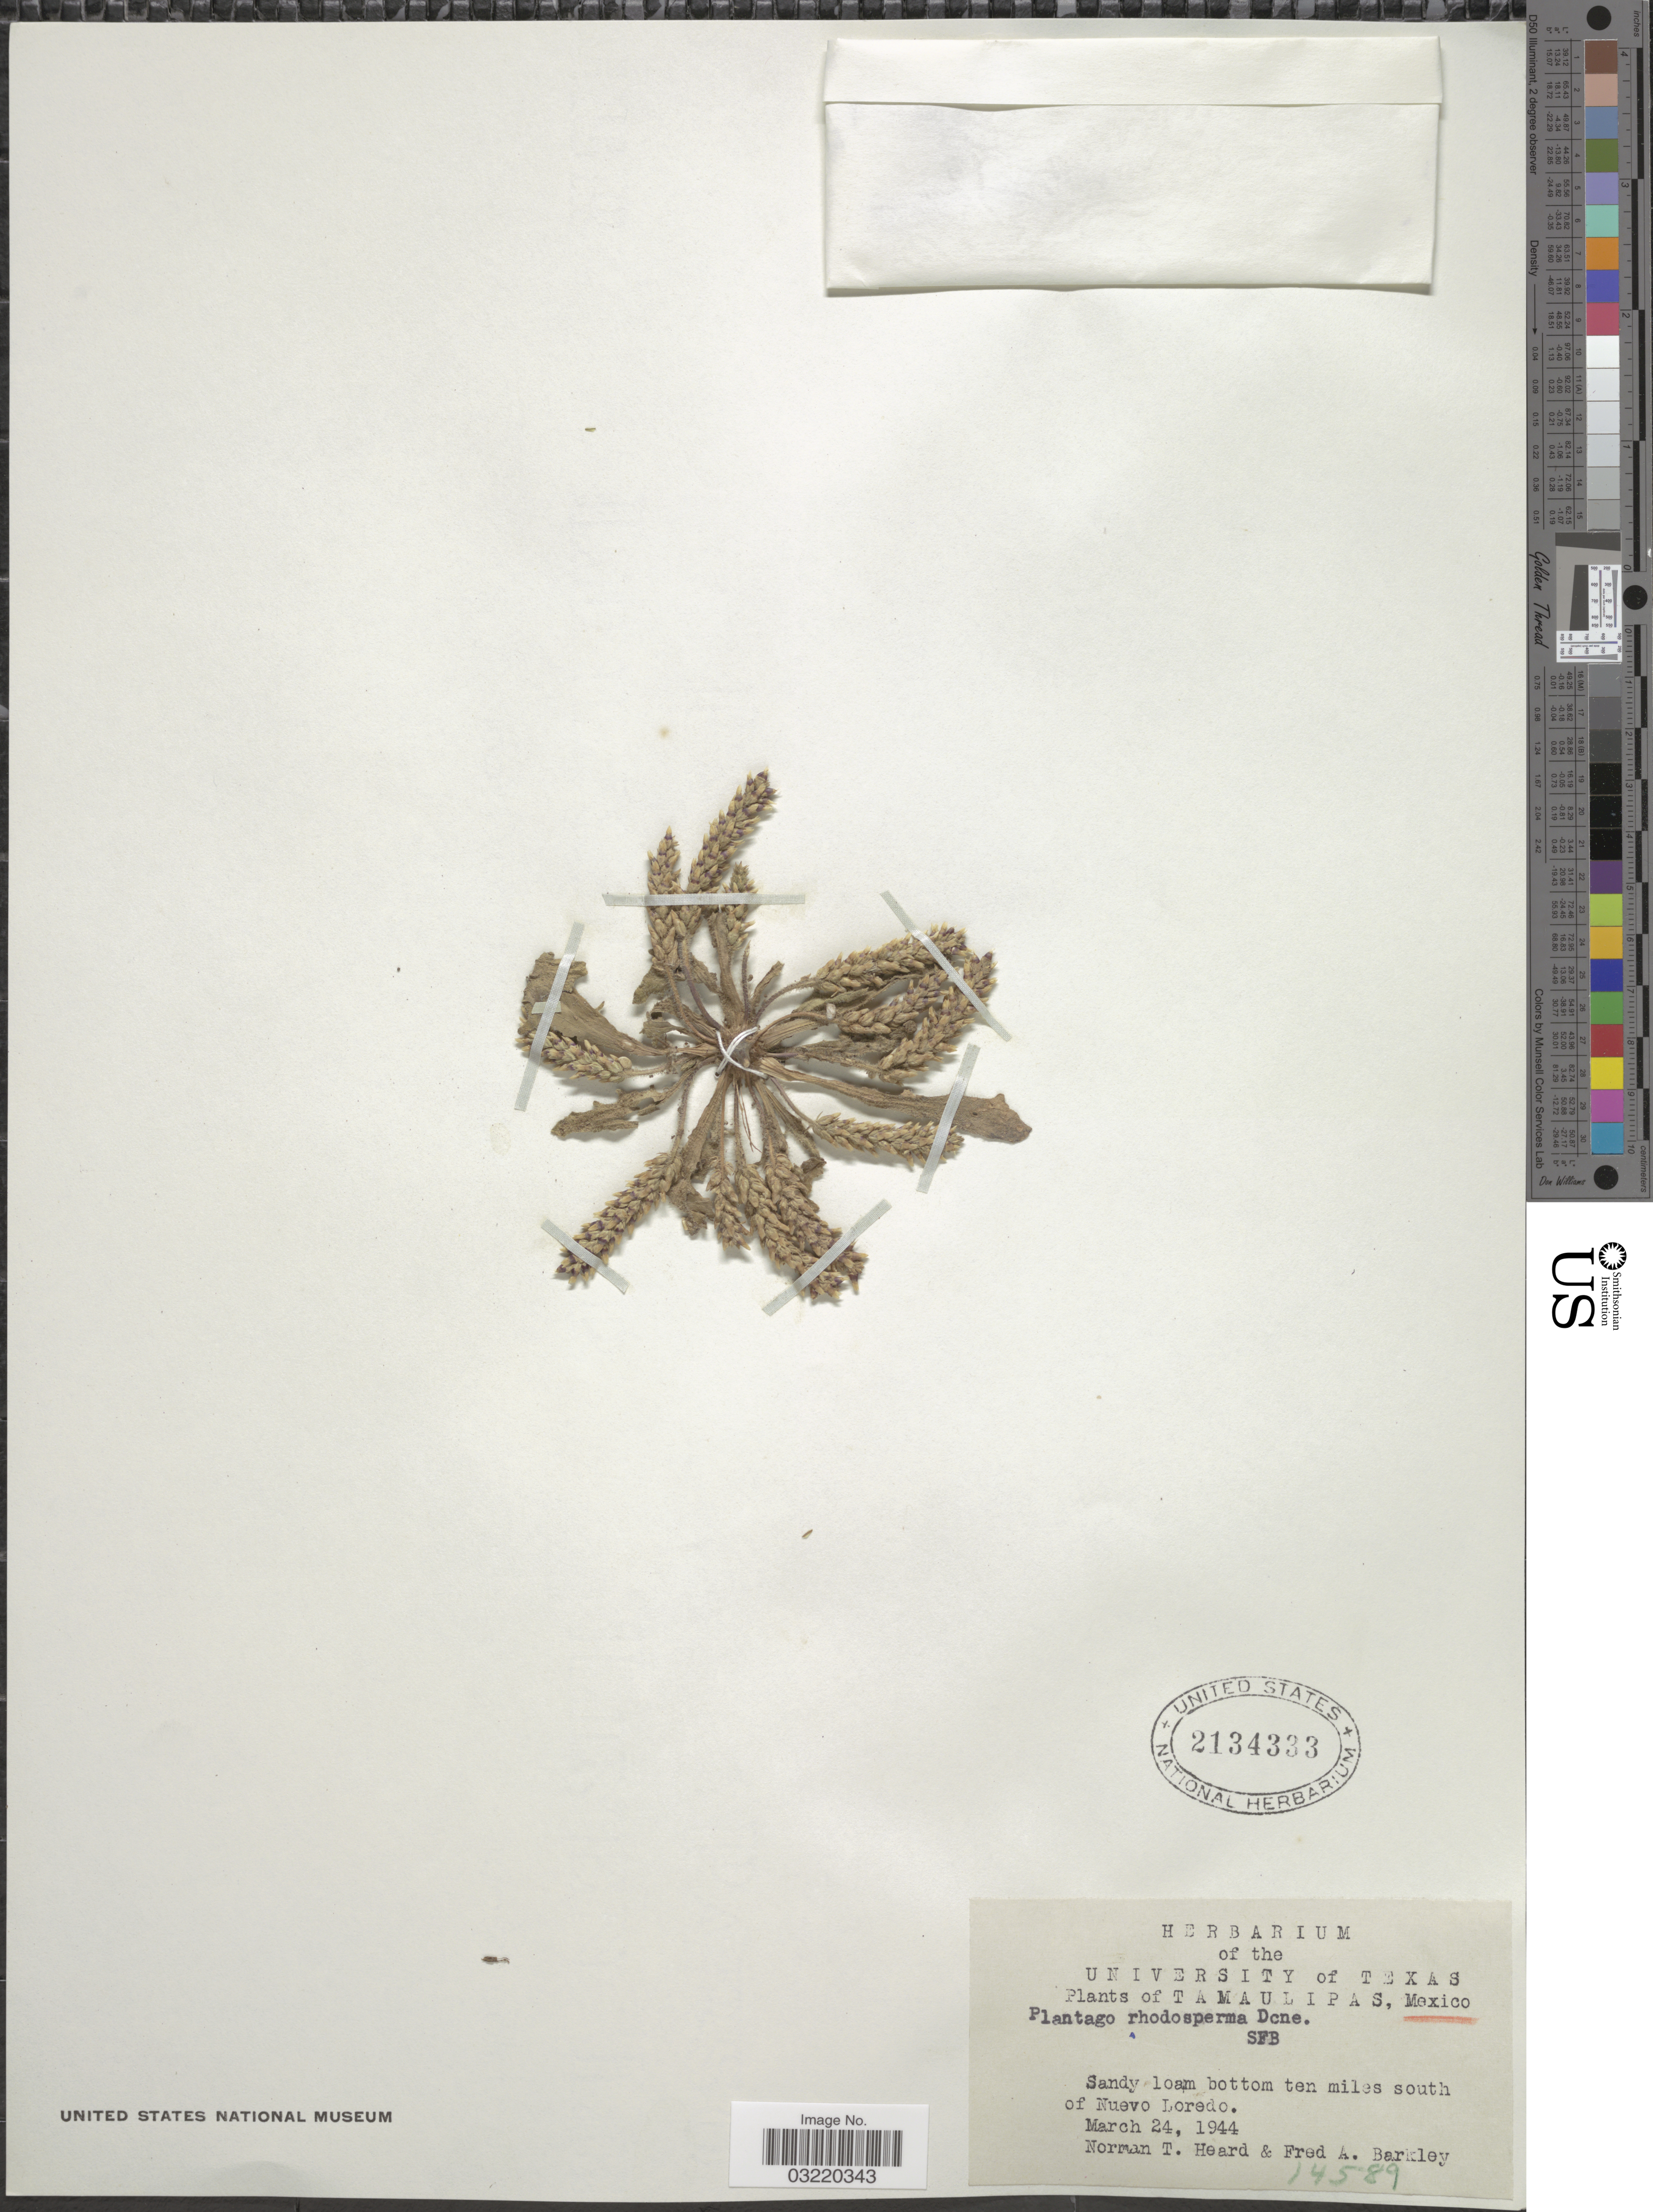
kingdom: Plantae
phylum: Tracheophyta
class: Magnoliopsida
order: Lamiales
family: Plantaginaceae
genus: Plantago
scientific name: Plantago rhodosperma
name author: Decne.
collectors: N. Heard & F. A. Barkley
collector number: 14589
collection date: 1944-03-24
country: Mexico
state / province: Tamaulipas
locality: Ten miles south of Nuevo Loredo.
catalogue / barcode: US 2134333